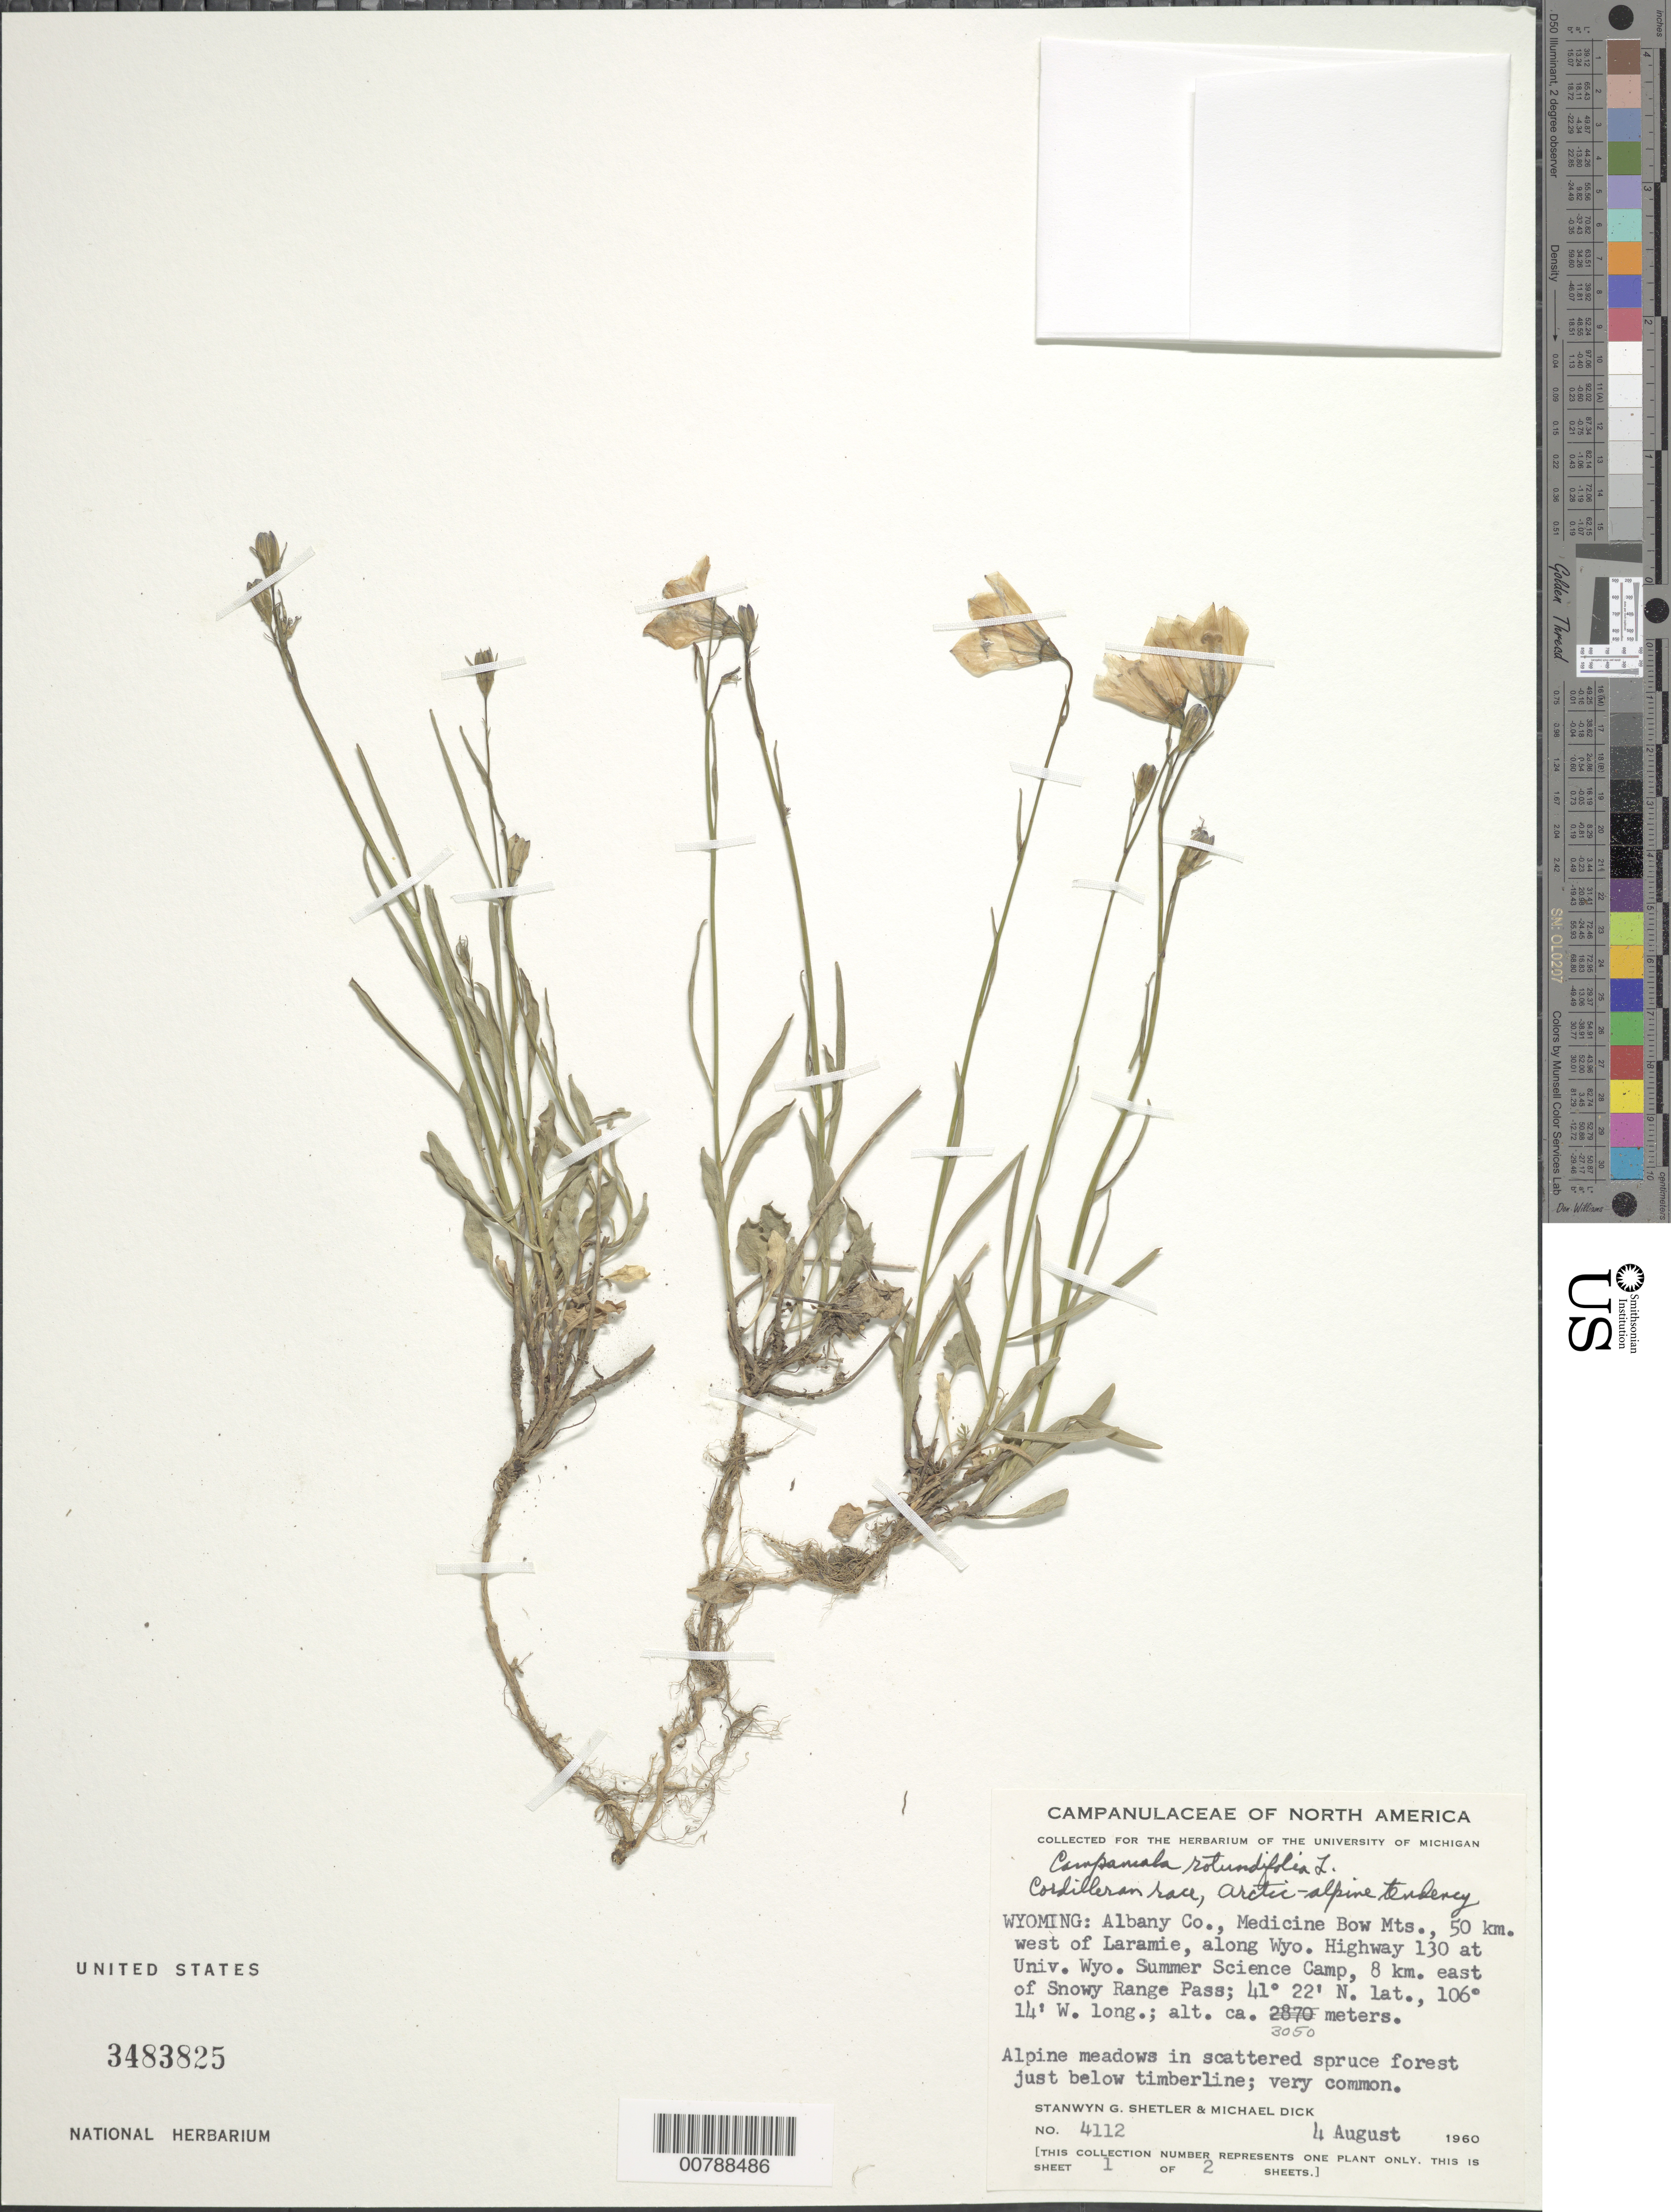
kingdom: Plantae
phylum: Tracheophyta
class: Magnoliopsida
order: Asterales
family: Campanulaceae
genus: Campanula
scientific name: Campanula rotundifolia L. Cordilleran race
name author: L.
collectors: S. Shetler & M. Dick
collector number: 4112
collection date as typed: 4 August 1960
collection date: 1960-08-04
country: United States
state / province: Wyoming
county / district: Albany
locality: Medicine Bow Mts., 50 km west of Laramie, along Wyo. Highway 130 at Univ. Wyo. Summer Science Camp, 8 km. east of Snowy Range Pass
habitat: Alpine meadows in scattered spruce forest just below timberline.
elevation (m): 3050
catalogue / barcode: US 3483825